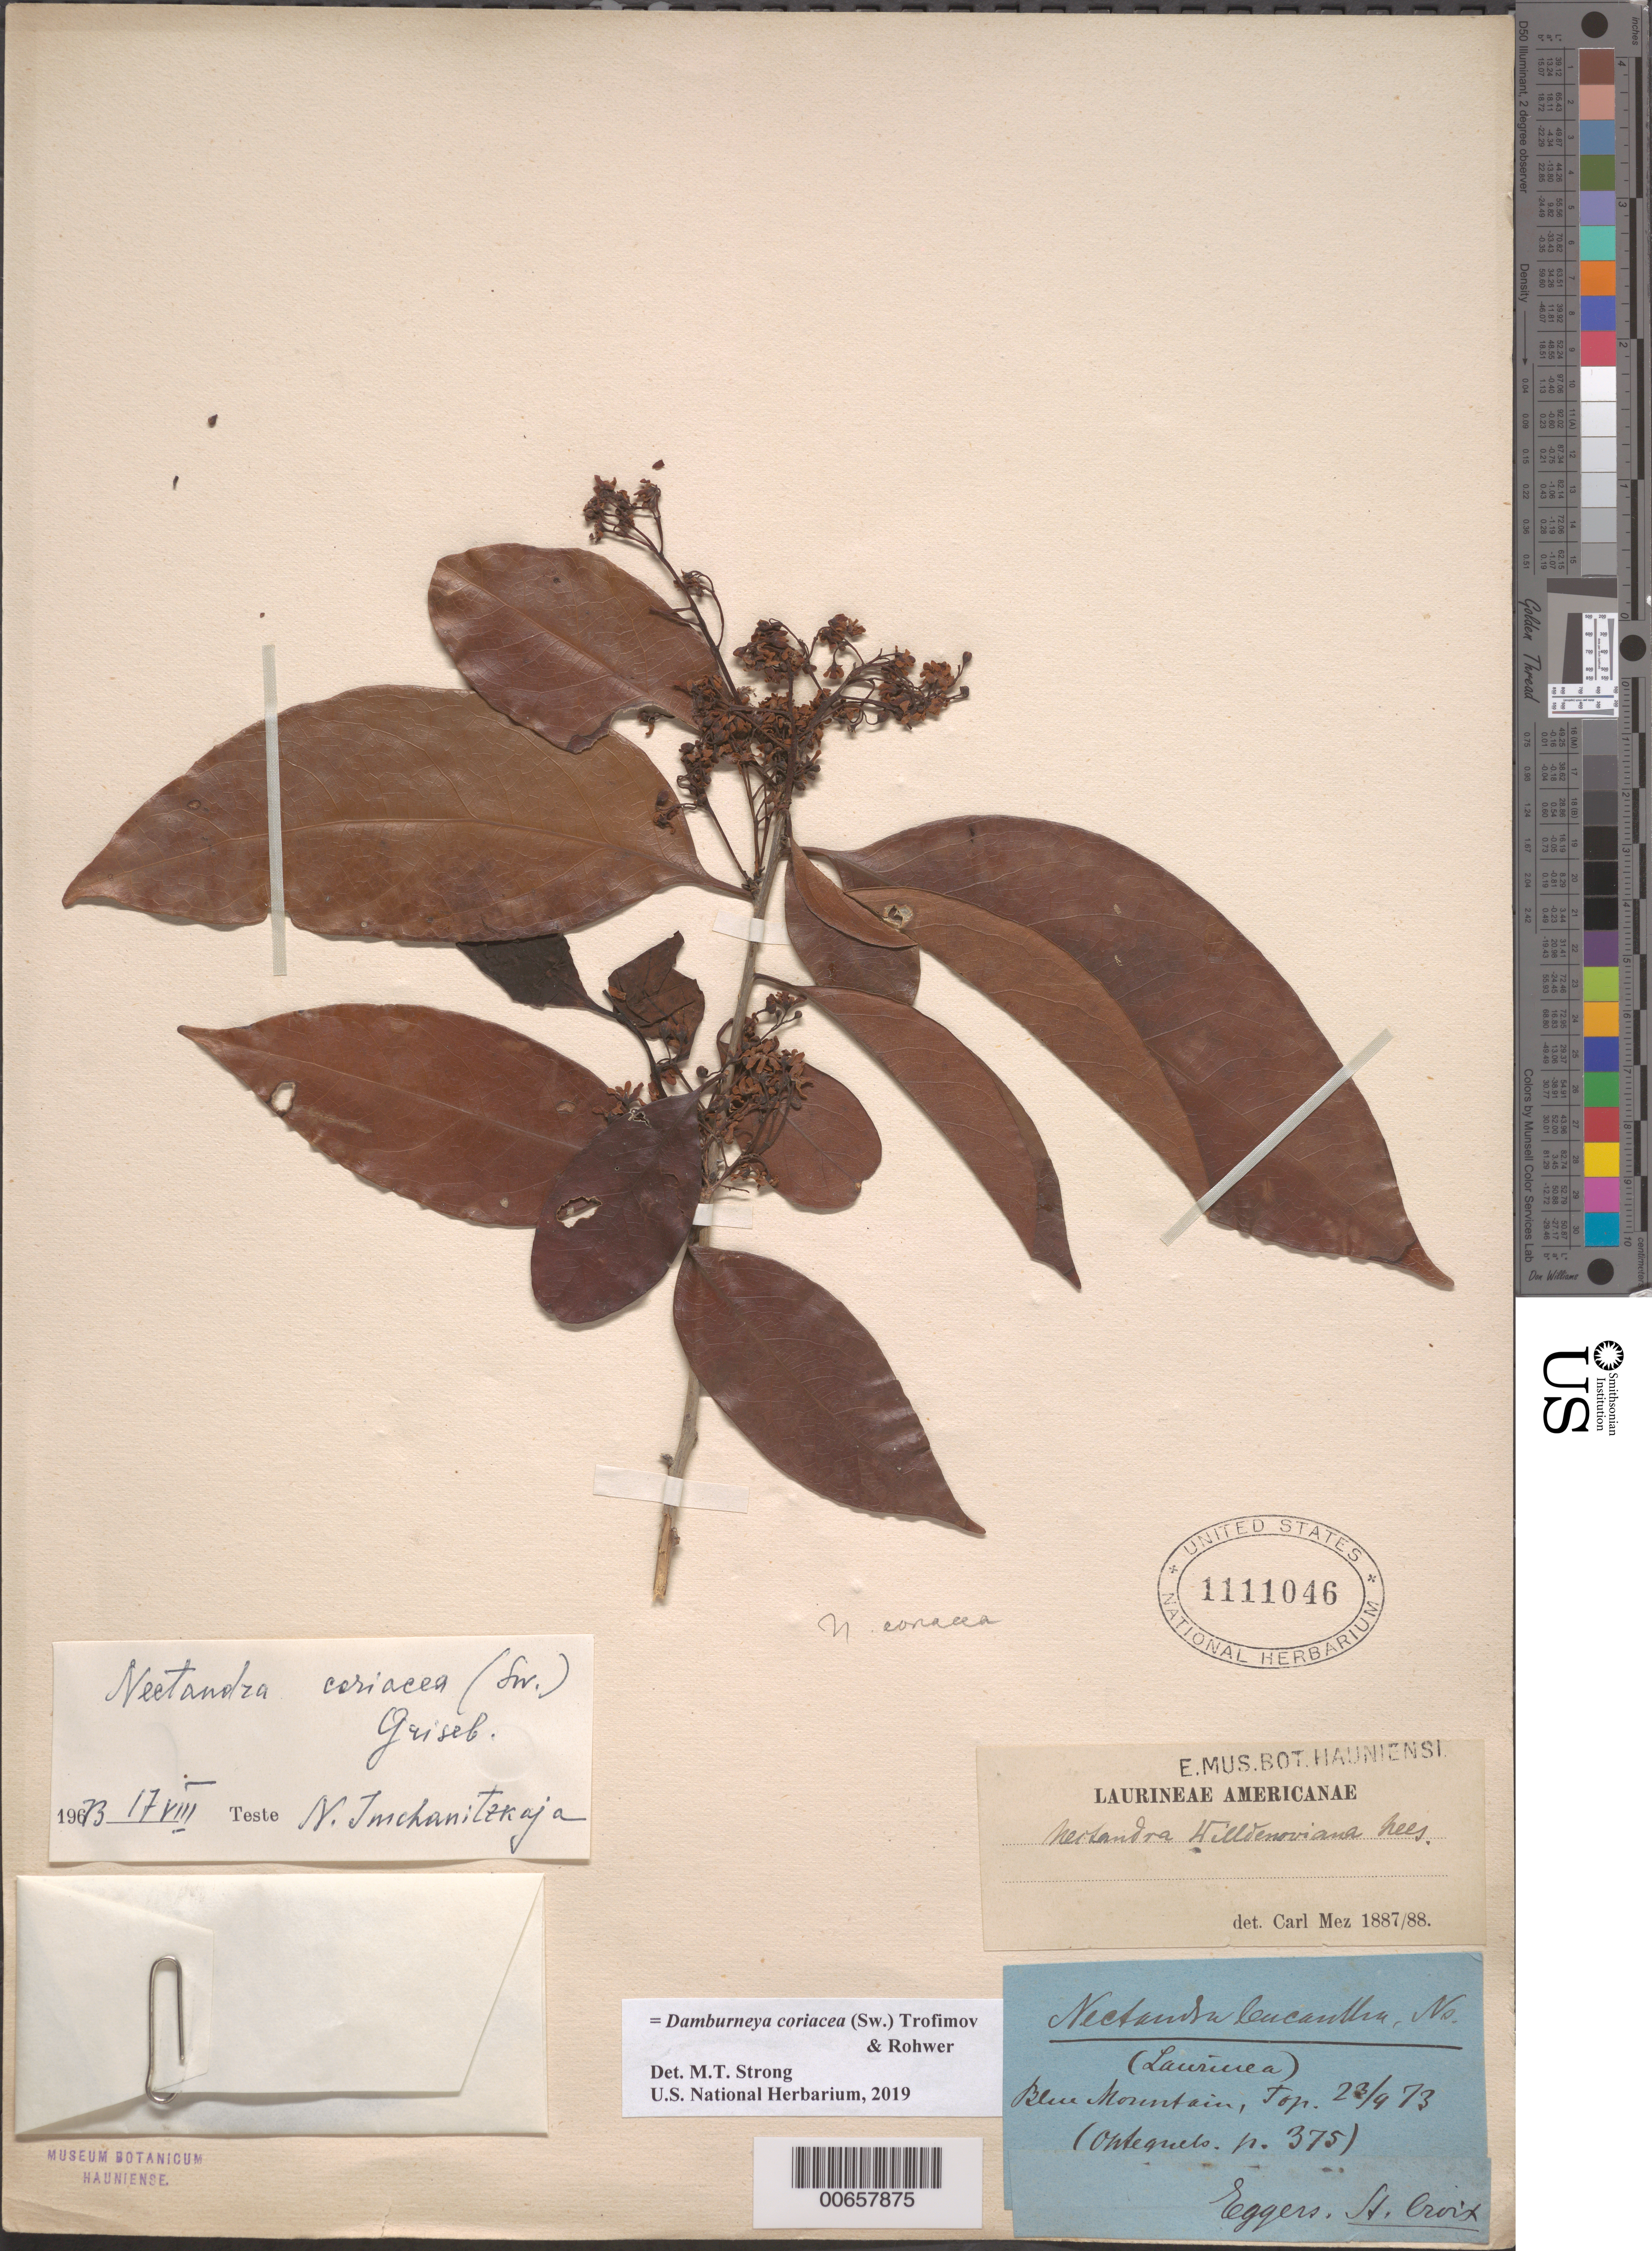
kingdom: Plantae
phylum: Tracheophyta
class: Magnoliopsida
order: Laurales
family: Lauraceae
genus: Damburneya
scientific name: Damburneya coriacea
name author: (Sw.) Trofimov & Rohwer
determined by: Strong, M. T., (US), Smithsonian Institution - National Museum of Natural History (UNITED STATES)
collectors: H. F. A. von Eggers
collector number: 375?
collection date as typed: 23 Sep 1873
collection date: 1873-09-23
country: U.S. Virgin Islands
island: St. Croix Island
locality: Blue Mt. Top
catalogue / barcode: US 1111046